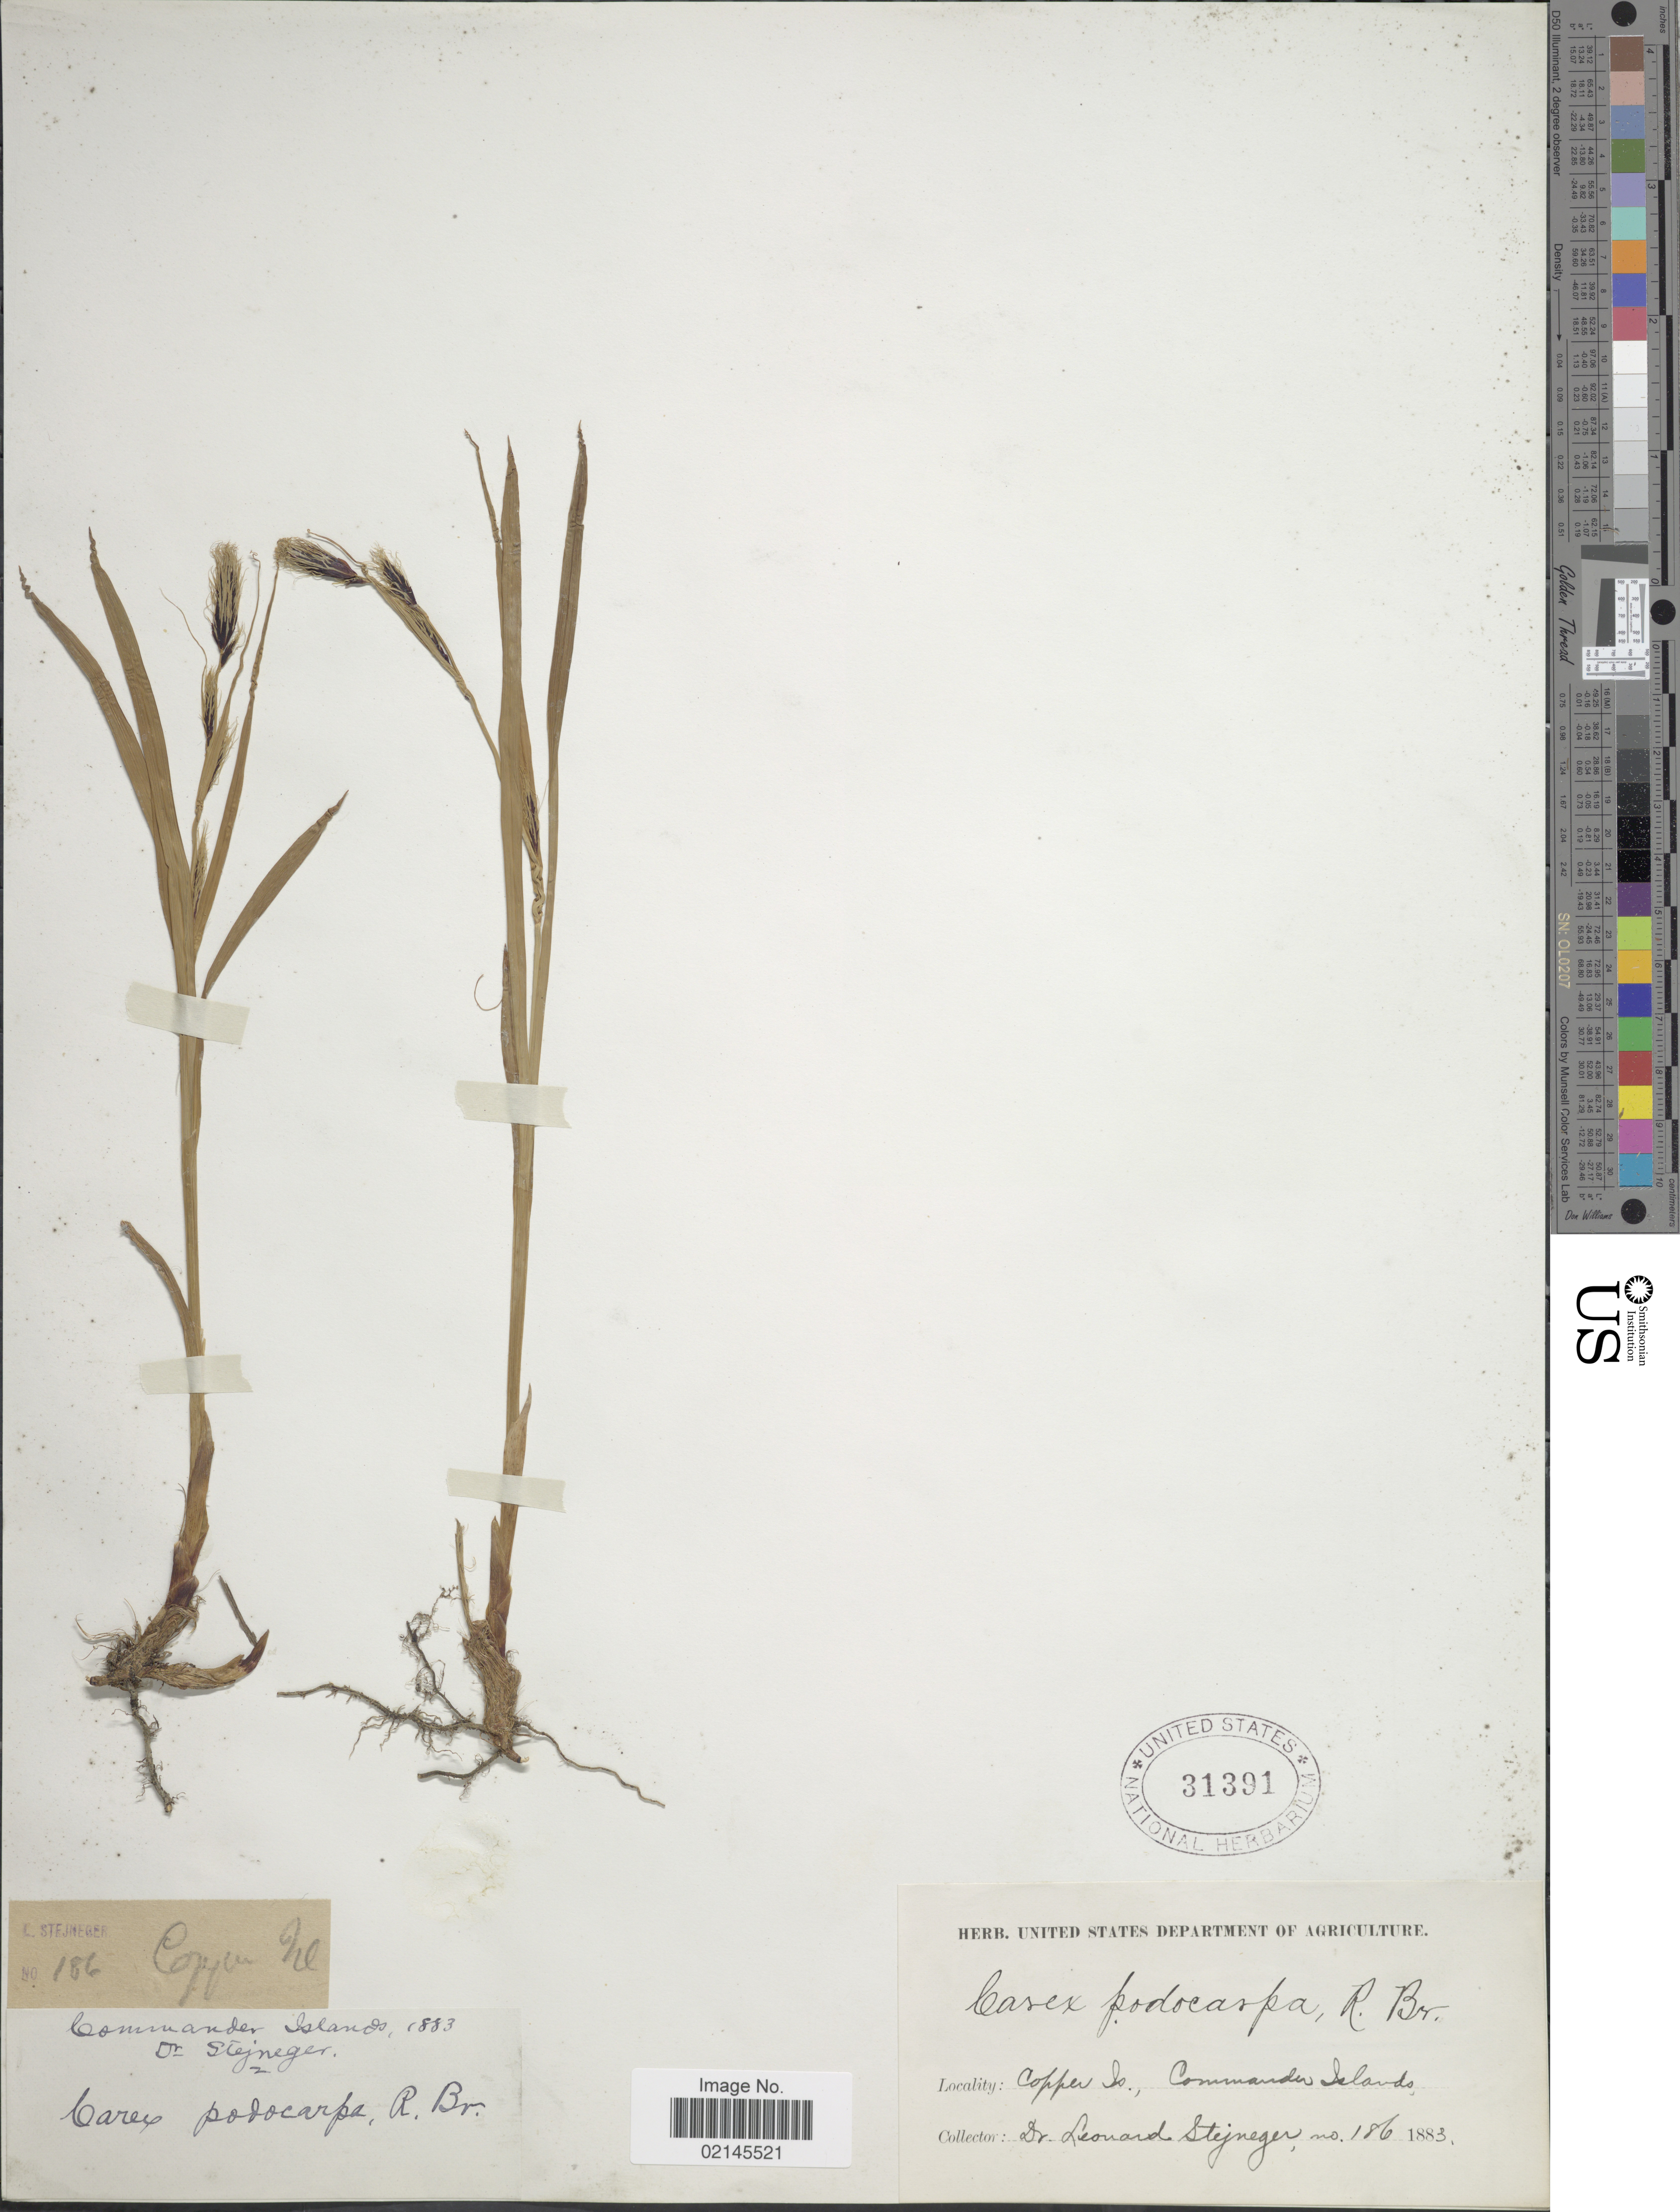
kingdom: Plantae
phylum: Tracheophyta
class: Liliopsida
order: Poales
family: Cyperaceae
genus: Carex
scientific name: Carex podocarpa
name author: R. Br.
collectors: L. Stejneger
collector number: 186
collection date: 1883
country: Russian Federation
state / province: Kamchatka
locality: Copper Is., Commander Islands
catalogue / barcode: US 31391